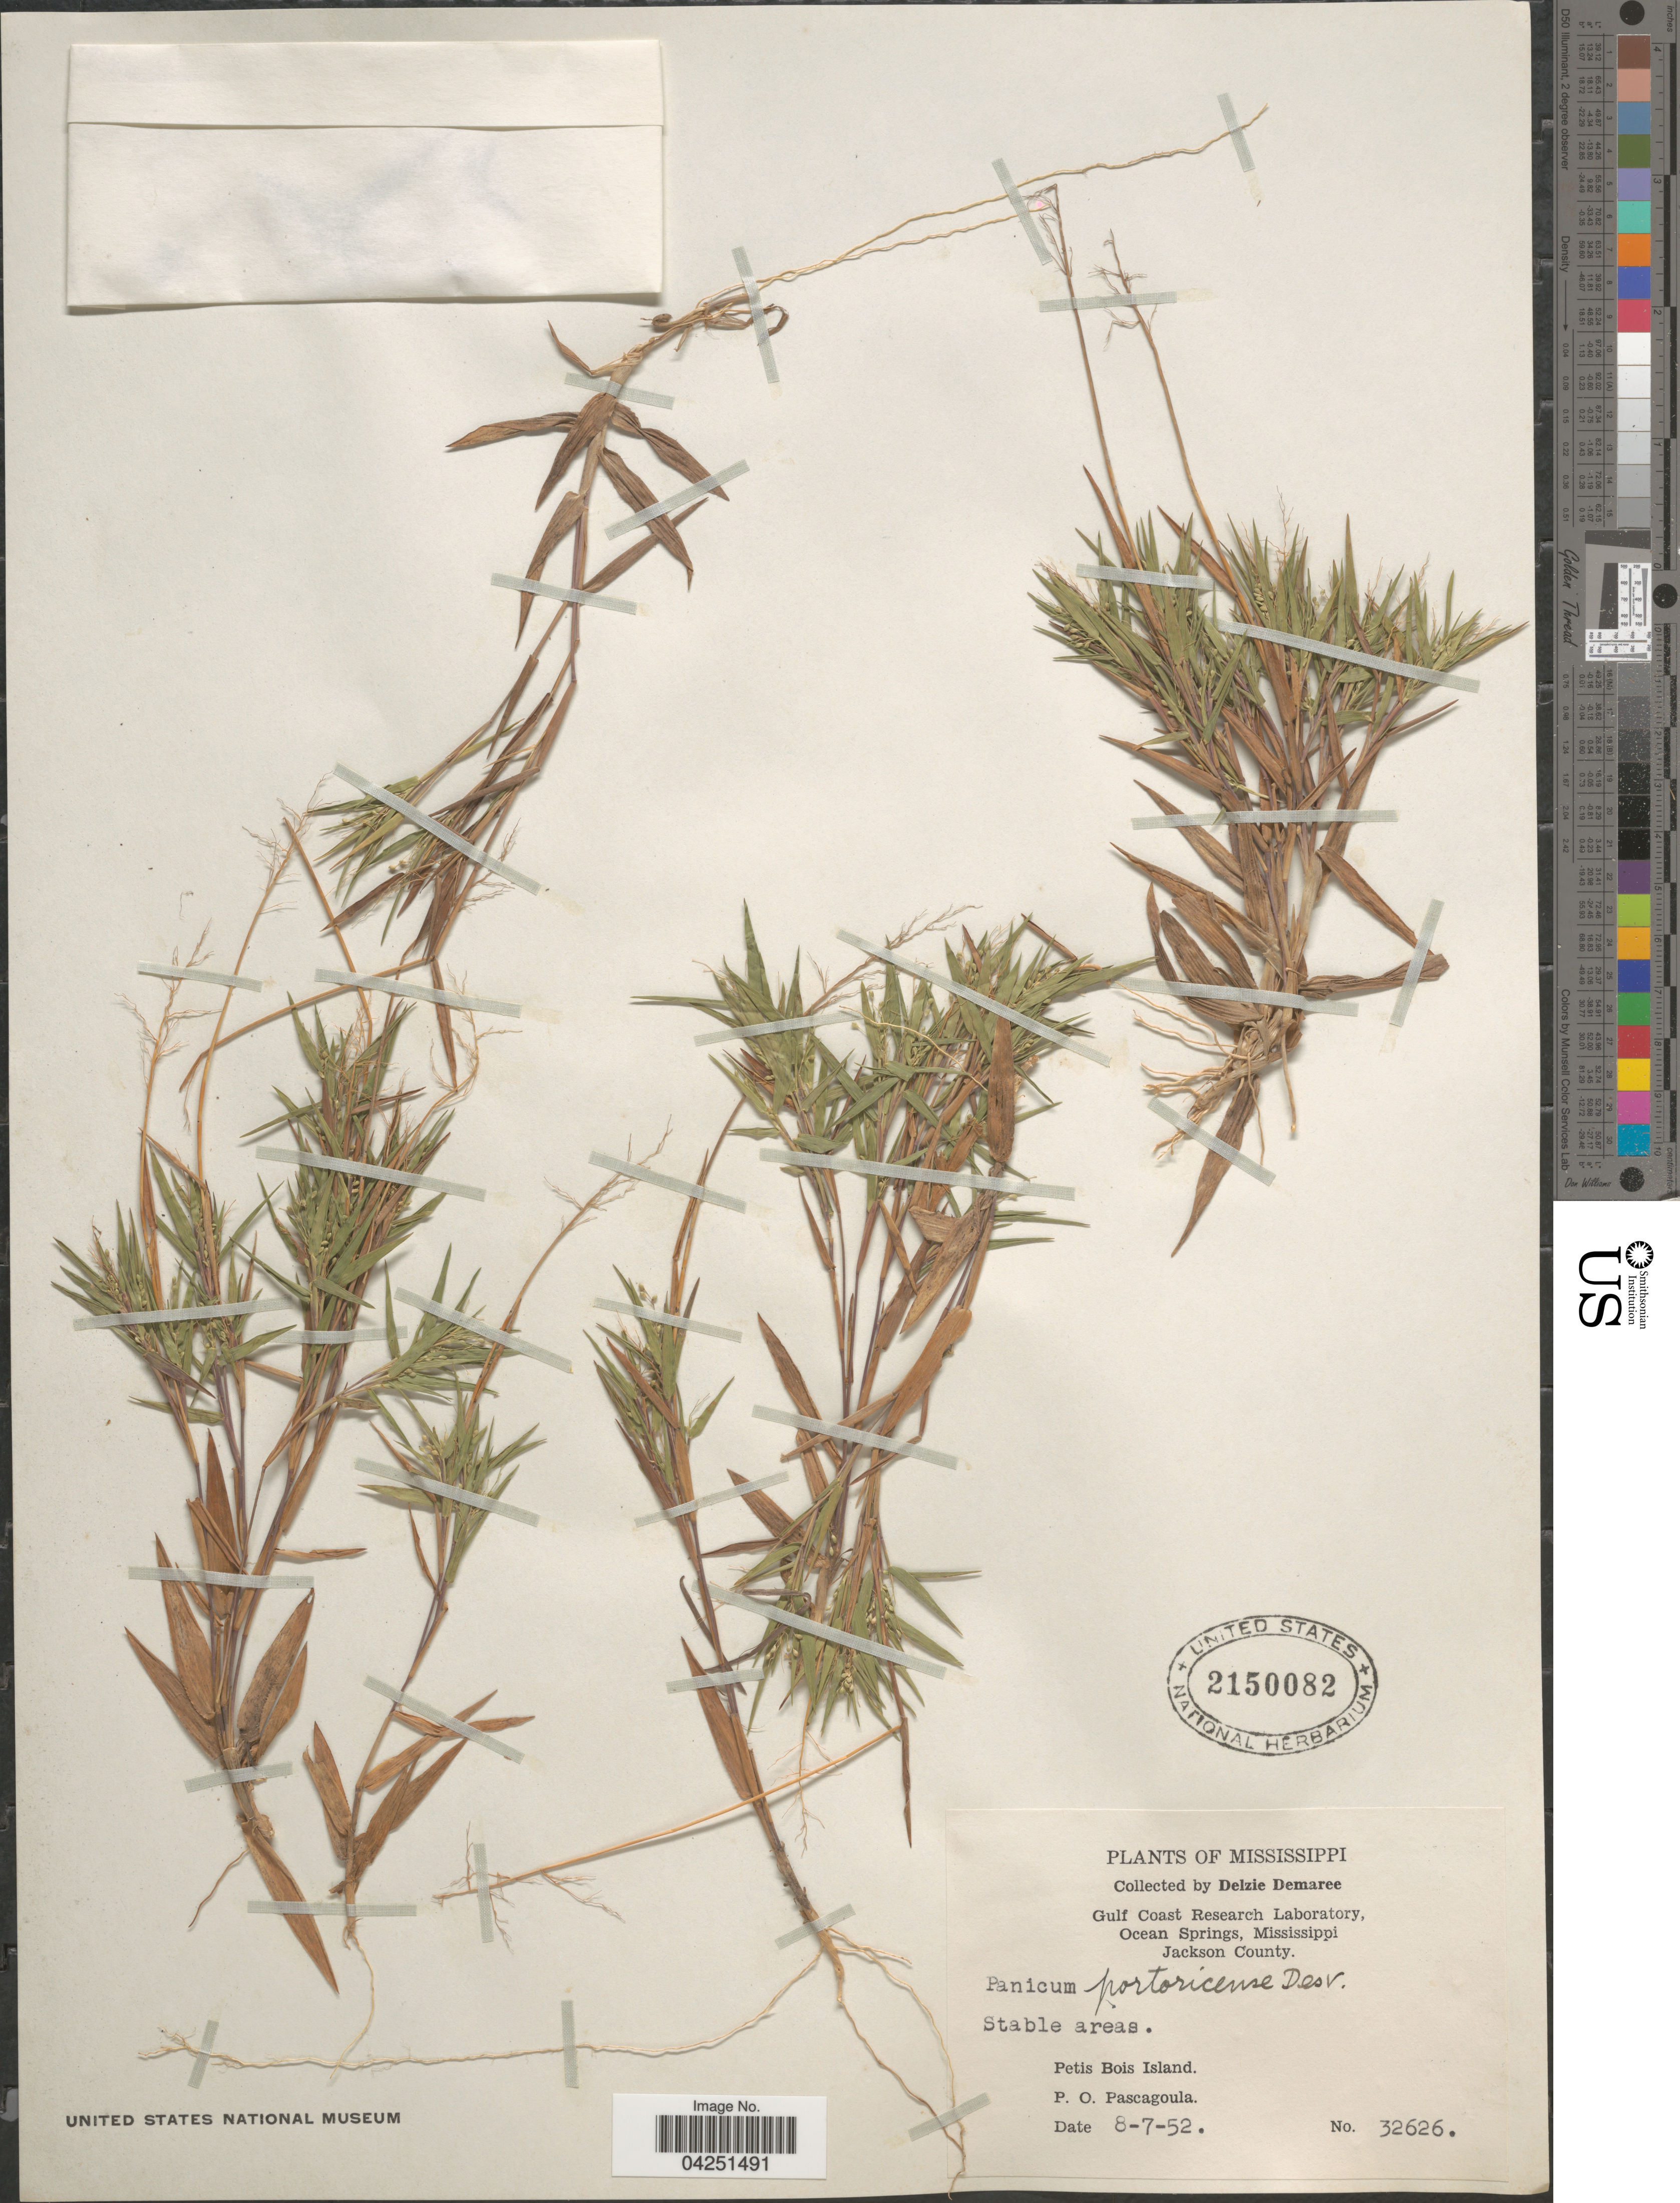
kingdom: Plantae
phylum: Tracheophyta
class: Liliopsida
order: Poales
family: Poaceae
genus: Dichanthelium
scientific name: Dichanthelium acuminatum var. acuminatum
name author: (Sw.) Gould & C.A. Clark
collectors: D. Demaree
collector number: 32626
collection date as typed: Transcribed d/m/y: 7/8/52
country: United States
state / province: Mississippi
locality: Gulf Coast Research Laboratory [unsure placement] Ocean Springs, Jackson County. Stable areas. Petis Bois Island. P.O. Pascagoula.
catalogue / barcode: US 2150082